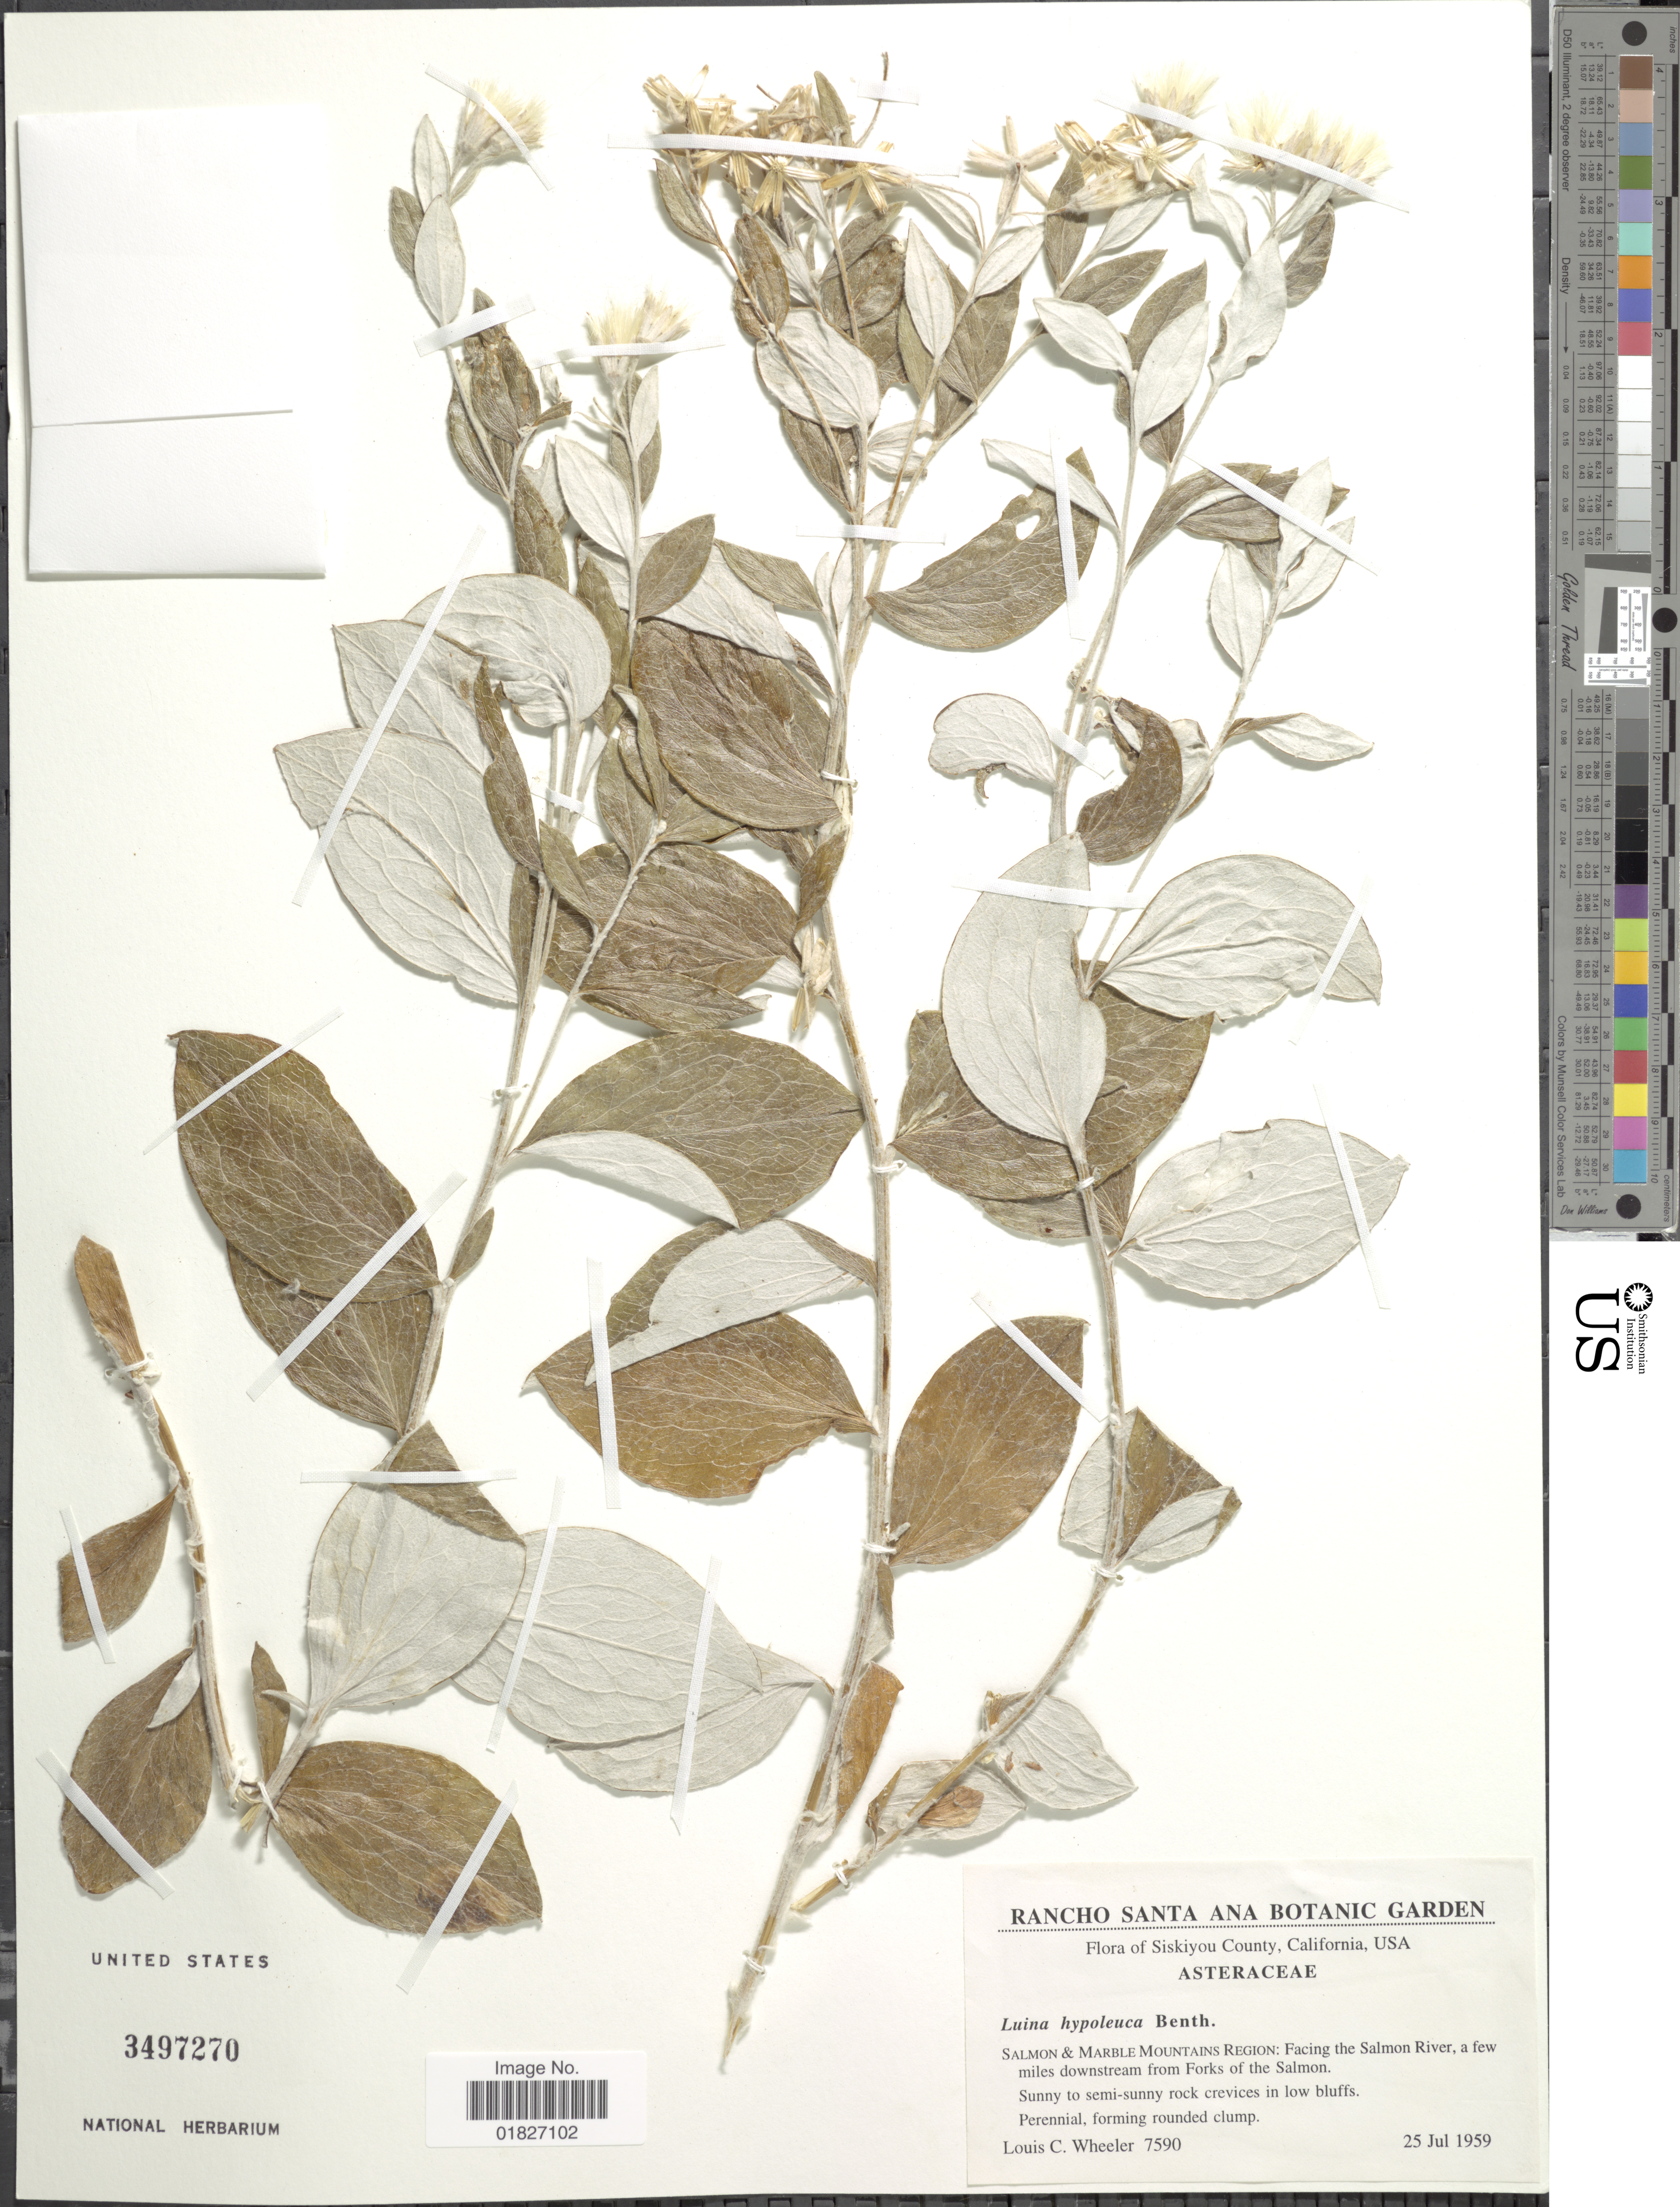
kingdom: Plantae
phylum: Tracheophyta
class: Magnoliopsida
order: Asterales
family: Asteraceae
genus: Luina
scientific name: Luina hypoleuca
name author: Benth.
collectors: L. C. Wheeler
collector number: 7590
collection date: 1959-07-25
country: United States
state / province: California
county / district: Siskiyou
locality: Siskiyou County, USA, Salmon & Marble Mountains Region, facing the Salmon River, a few miles downstream from Forks of the Salmon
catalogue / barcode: US 3497270